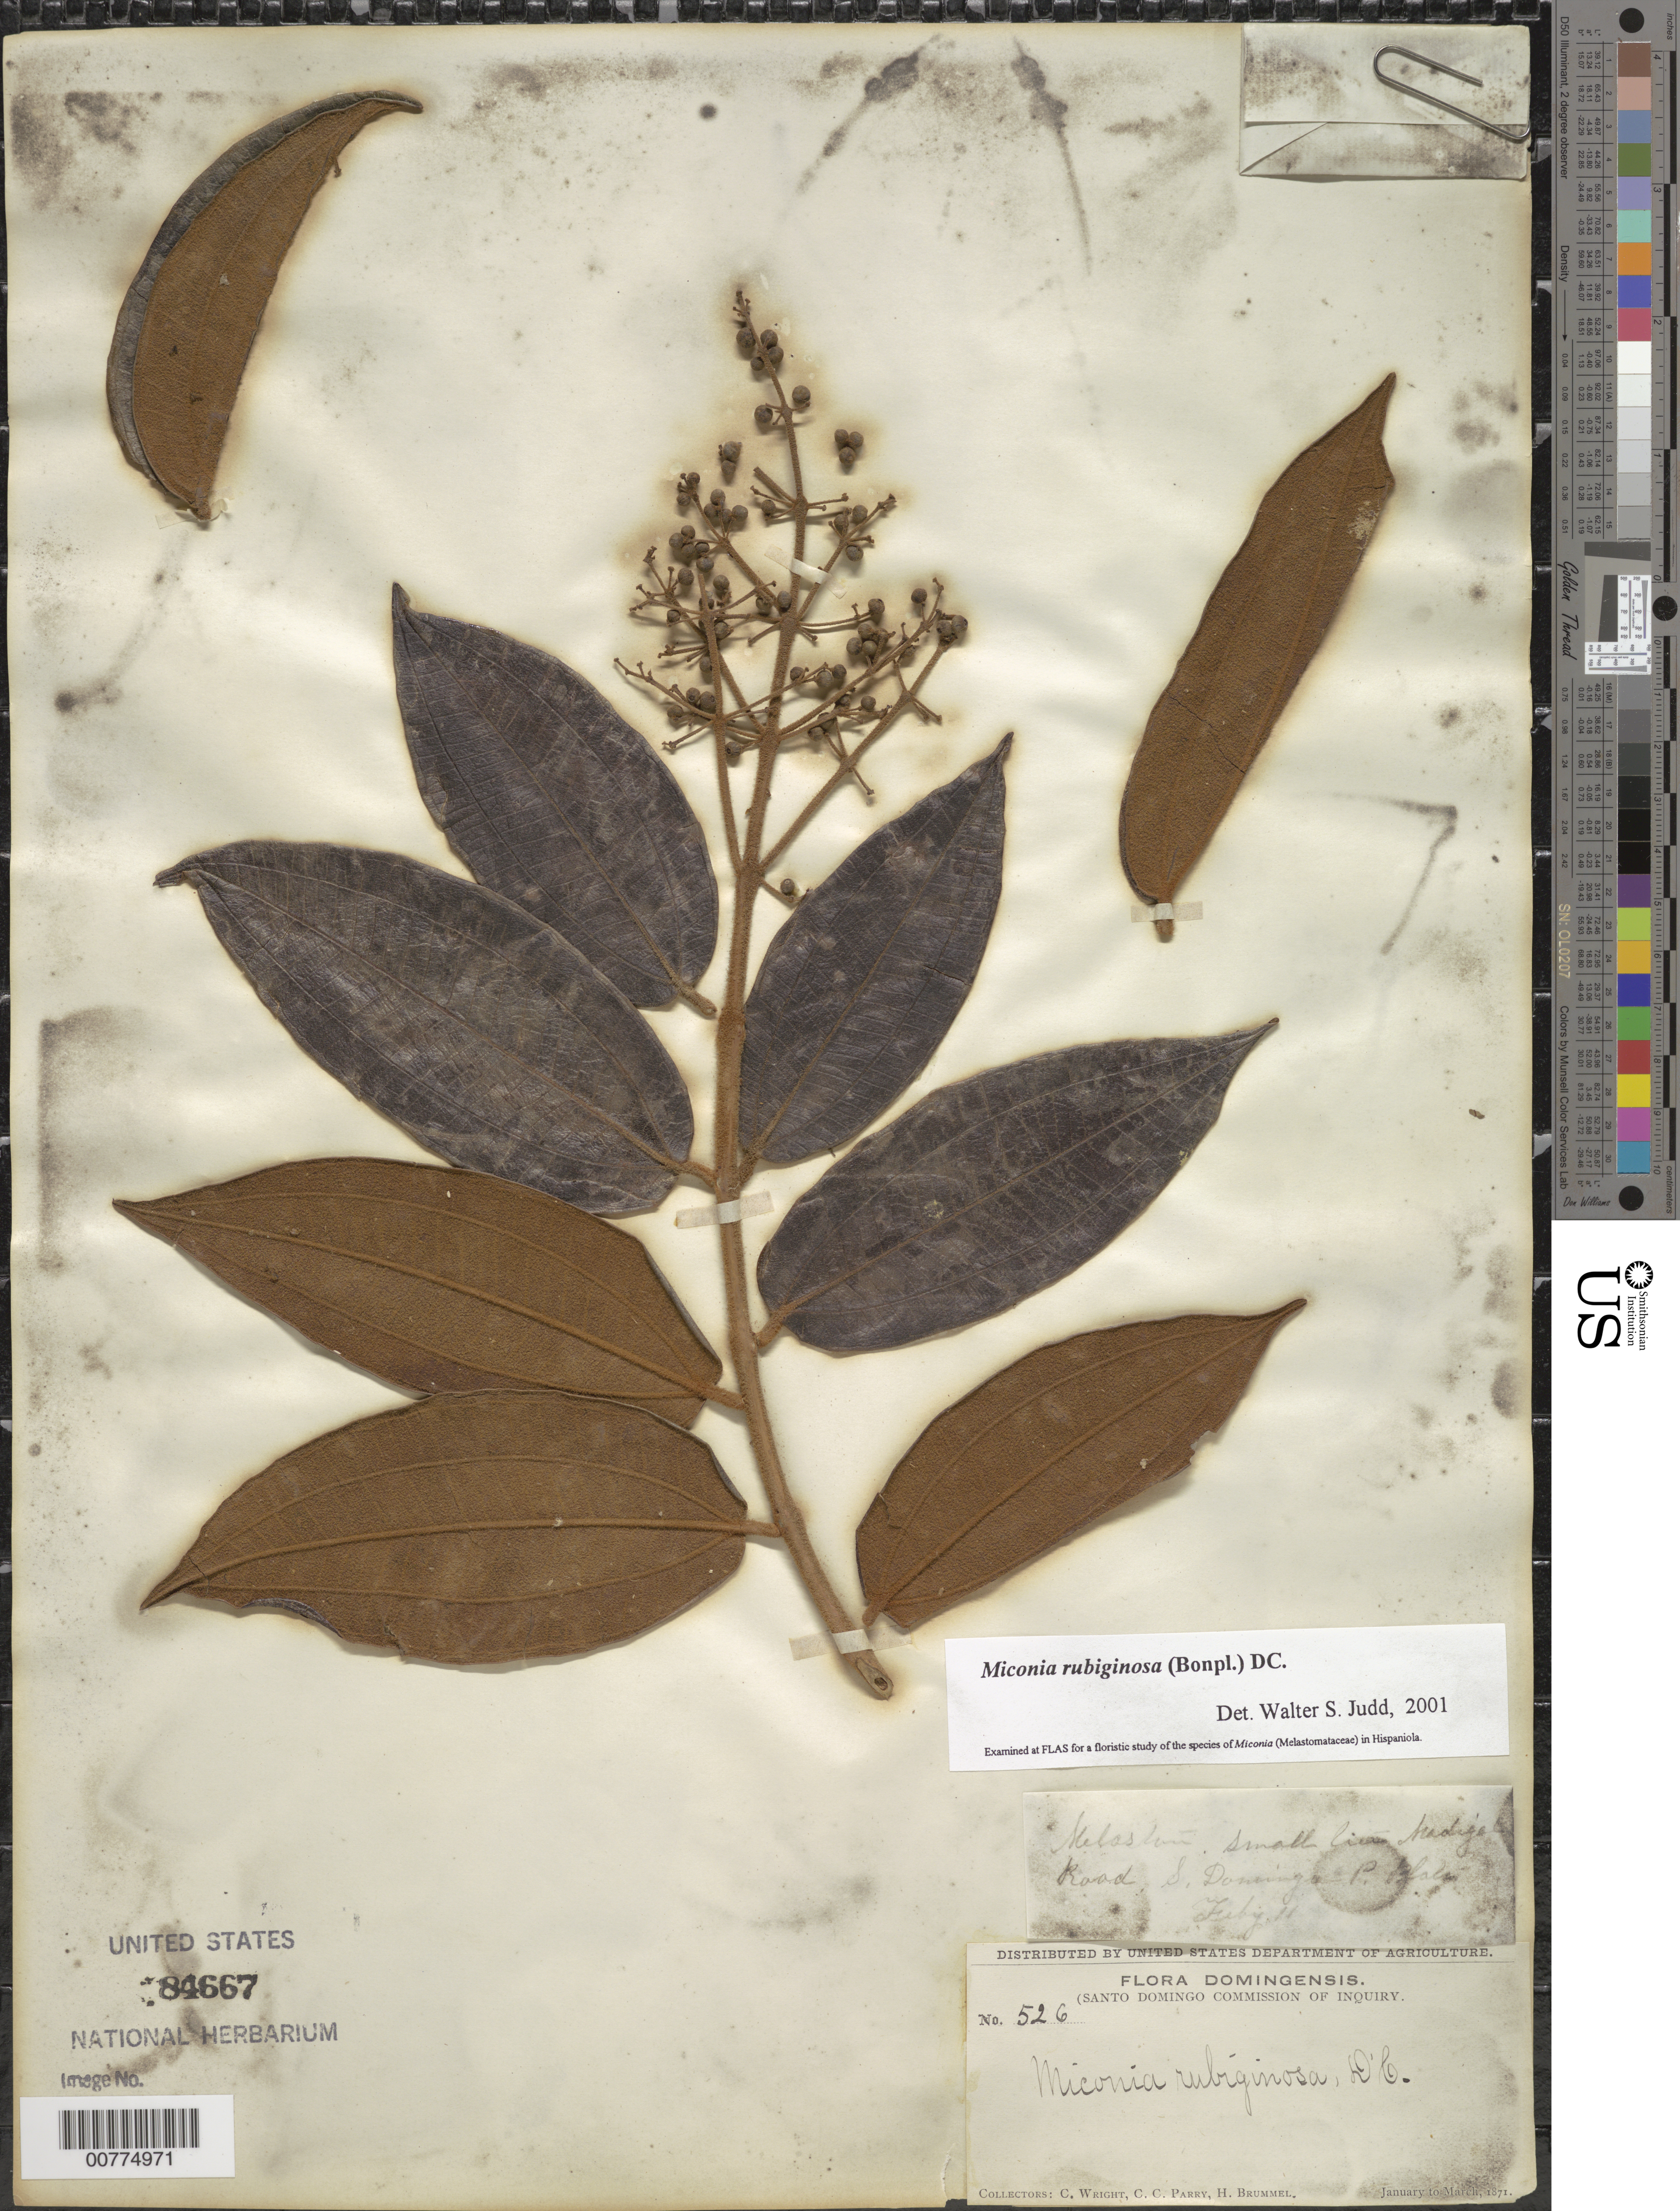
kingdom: Plantae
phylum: Tracheophyta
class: Magnoliopsida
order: Myrtales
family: Melastomataceae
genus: Miconia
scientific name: Miconia rubiginosa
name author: (Bonpl.) DC.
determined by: Judd, Walter S.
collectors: C. Wright, C. C. Parry & H. Brummel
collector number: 526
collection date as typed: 11 Feb 1871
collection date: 1871-02-11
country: Dominican Republic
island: Hispaniola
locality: Small road, Santo Domingo to Puerto Plata.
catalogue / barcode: US 84667